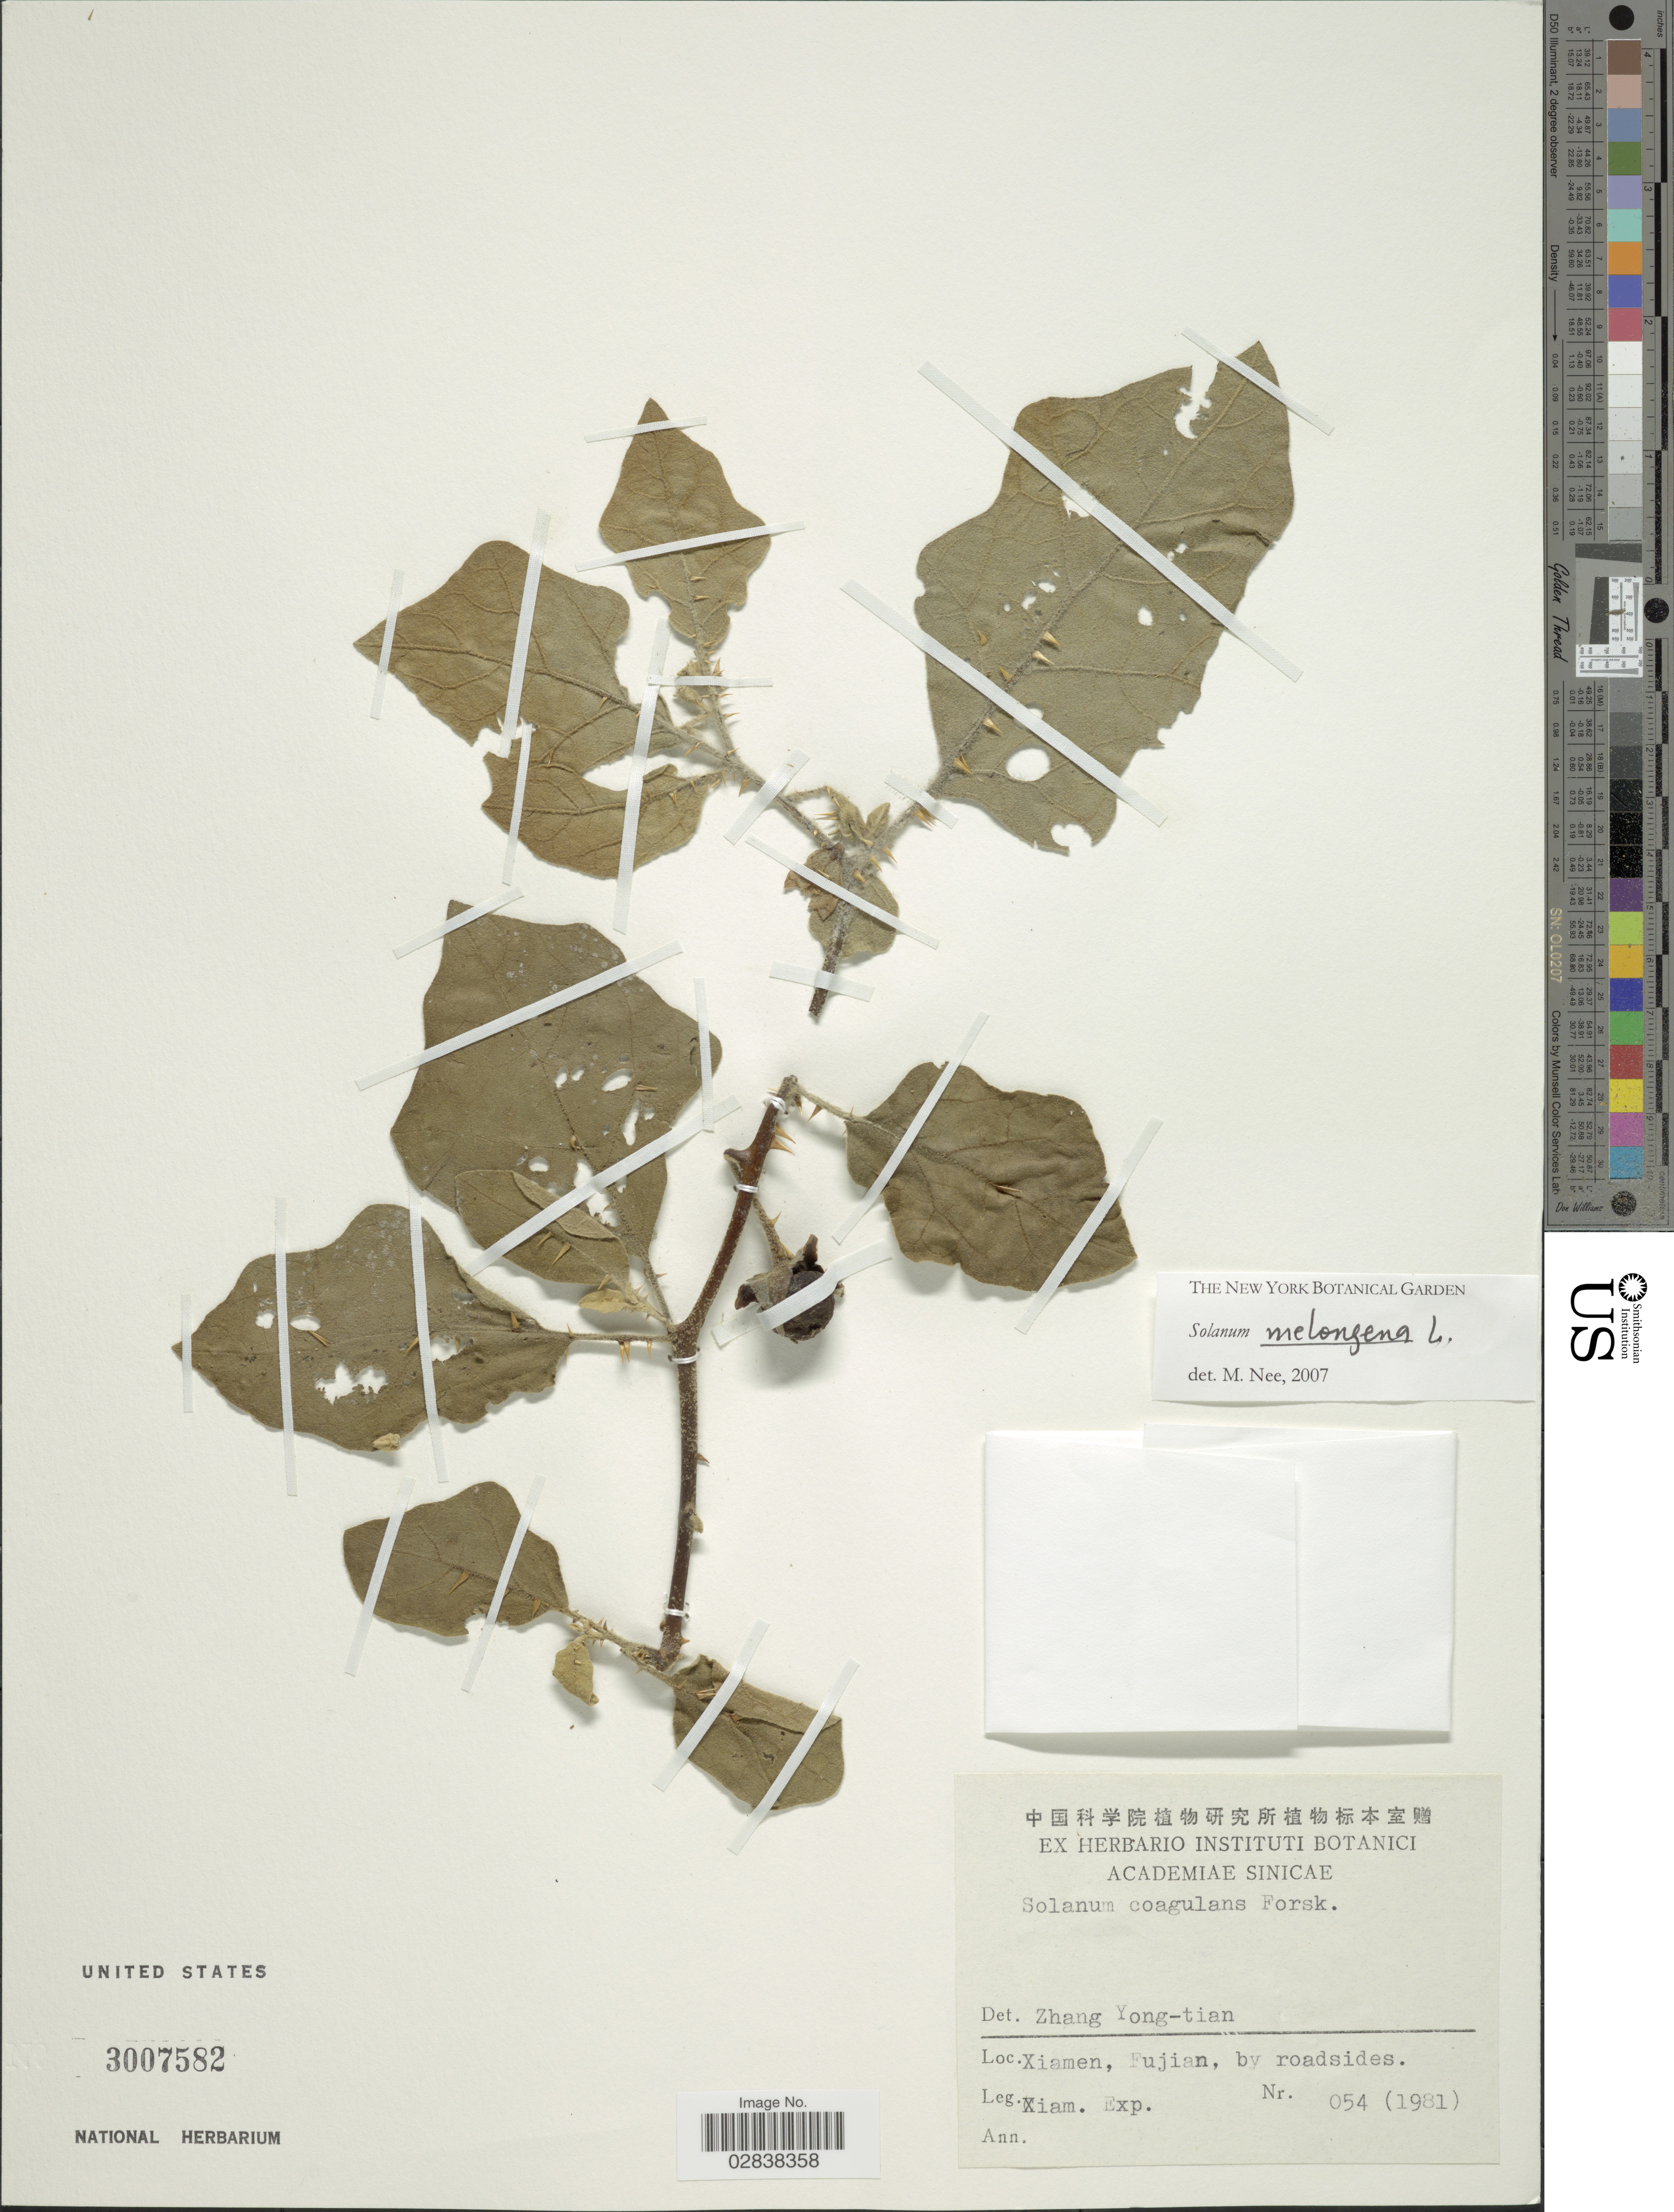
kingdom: Plantae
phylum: Tracheophyta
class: Magnoliopsida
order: Solanales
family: Solanaceae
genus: Solanum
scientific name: Solanum melongena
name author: L.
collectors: Xiamen Expedition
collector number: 054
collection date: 1981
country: China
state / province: Fujian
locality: Xiamen, Fujian, by roadsides.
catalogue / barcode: US 3007582